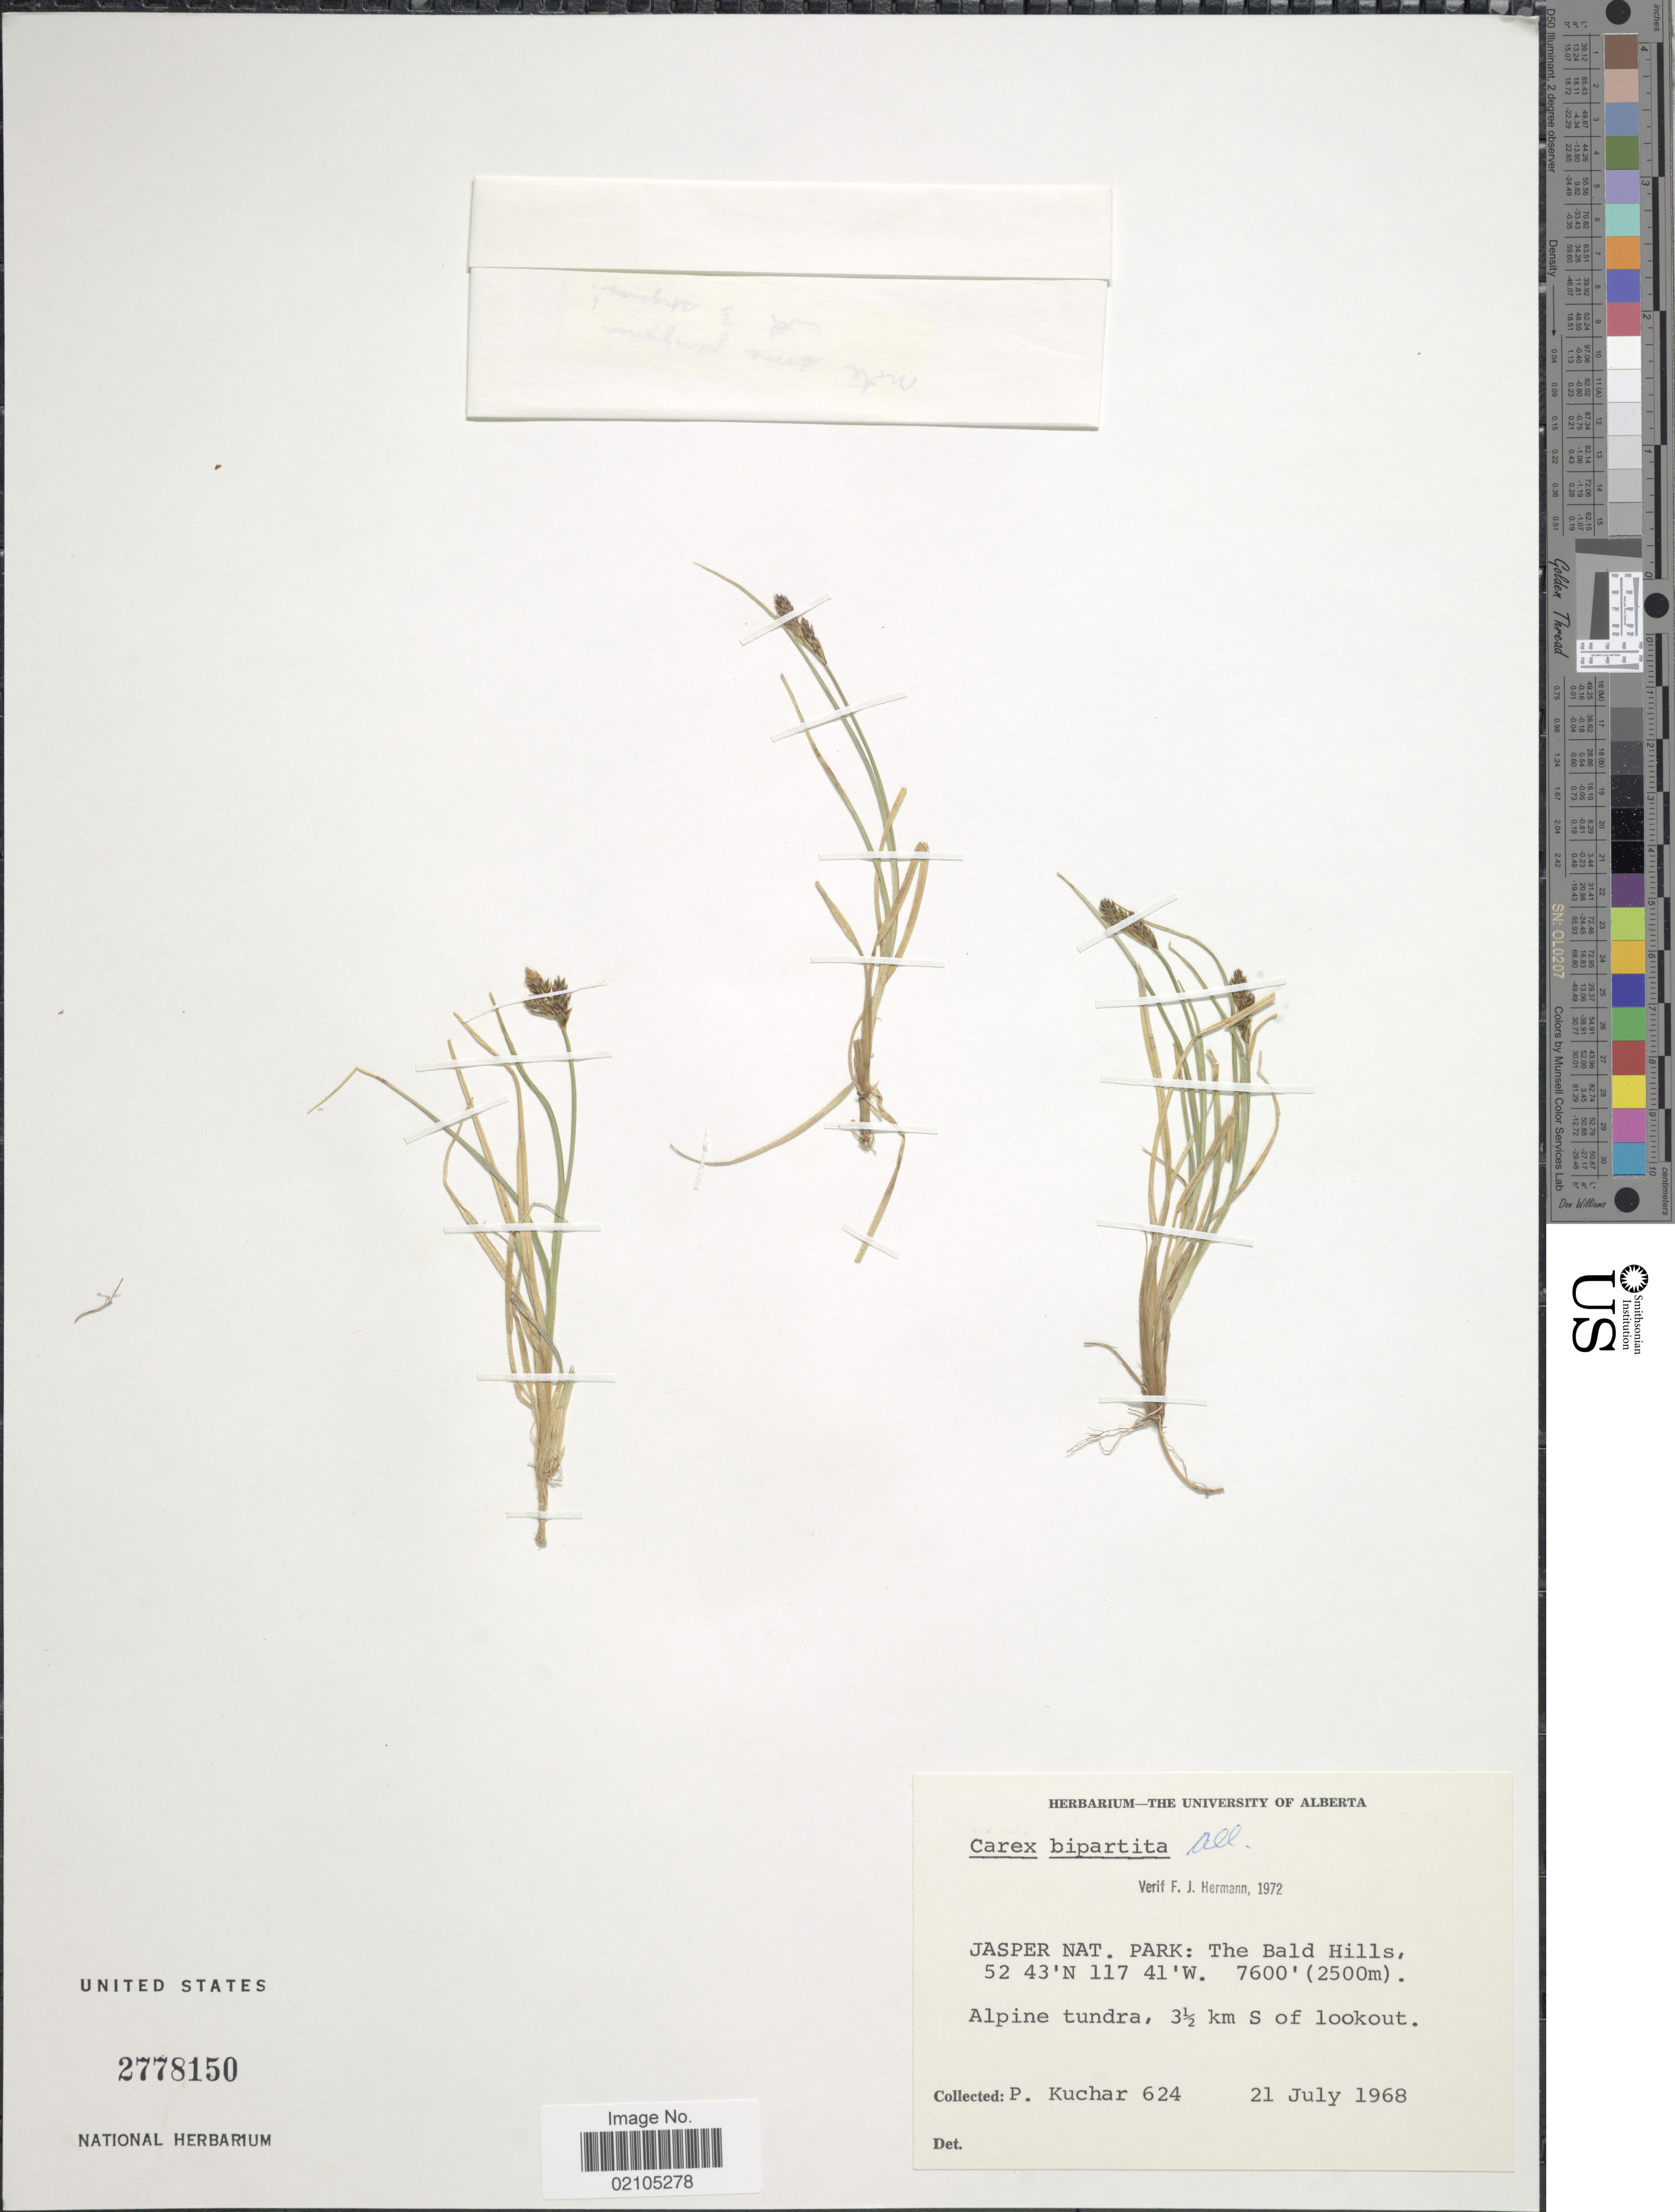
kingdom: Plantae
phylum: Tracheophyta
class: Liliopsida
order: Poales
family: Cyperaceae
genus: Carex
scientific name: Carex lachenalii subsp. lachenalii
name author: Schkuhr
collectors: P. Kuchar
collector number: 624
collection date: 1968-07-21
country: Canada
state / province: Alberta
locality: Japer Nat. Park: The Bald Hills.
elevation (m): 2316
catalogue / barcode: US 2778150